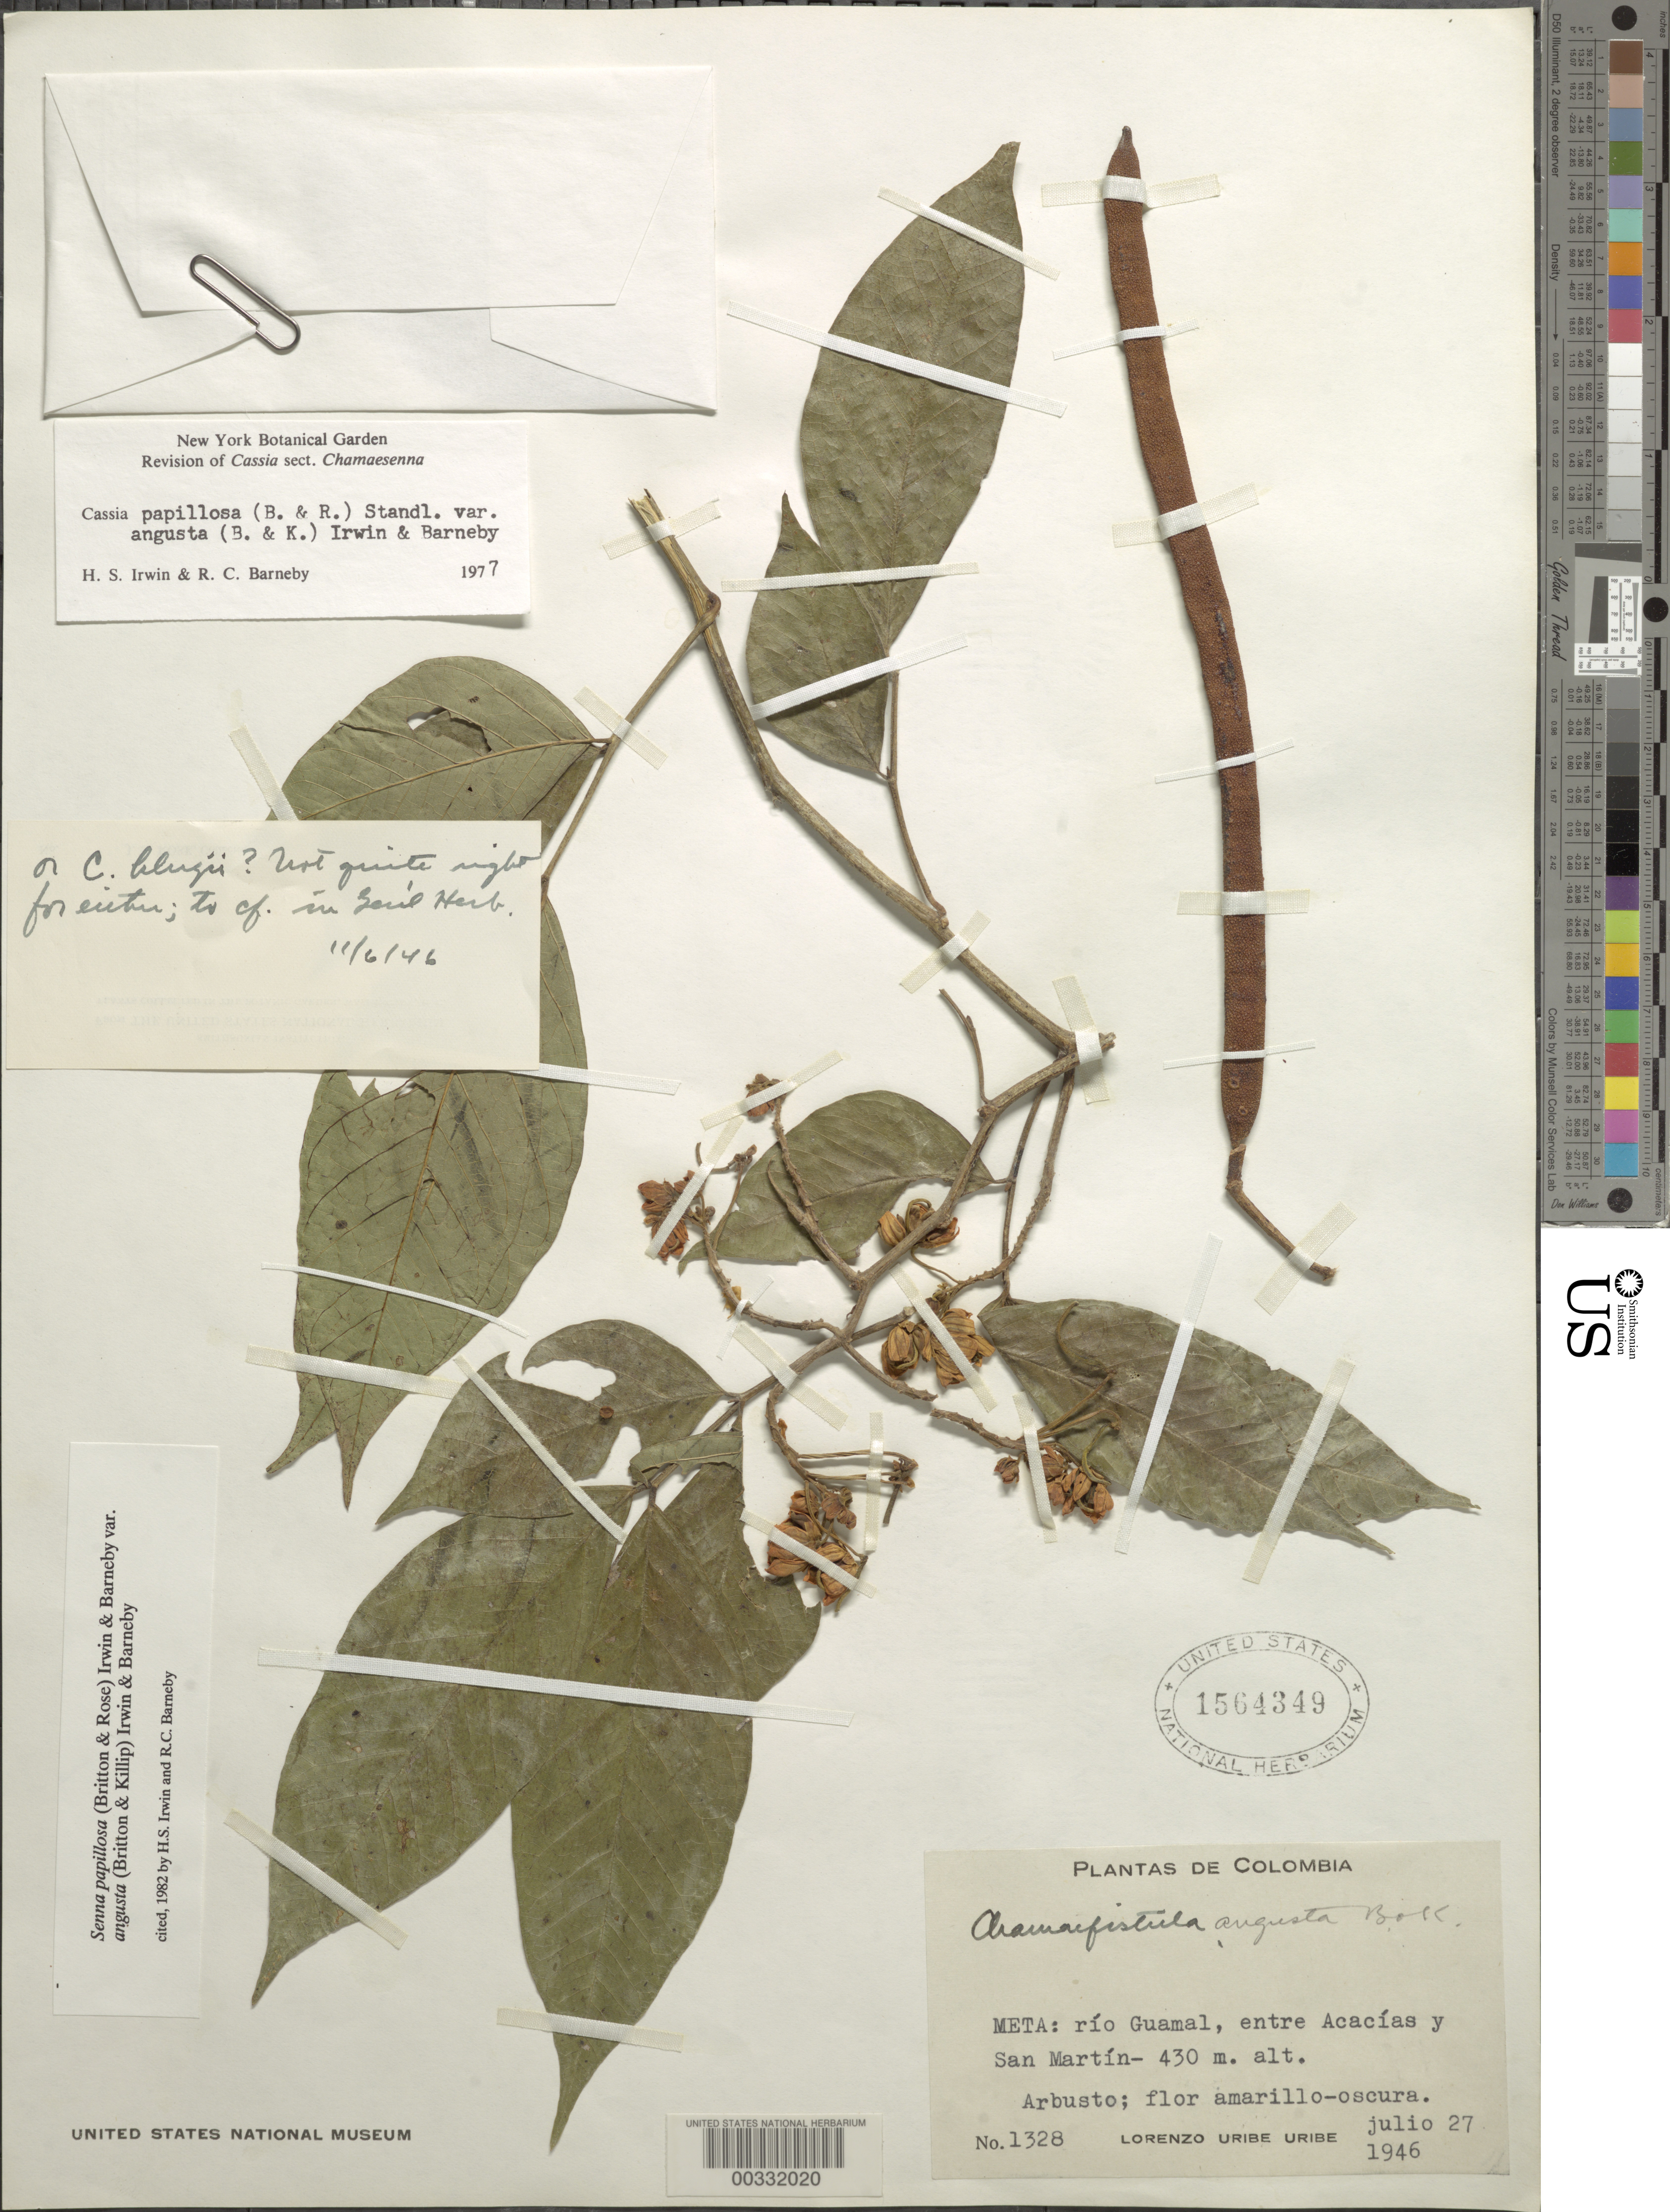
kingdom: Plantae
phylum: Tracheophyta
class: Magnoliopsida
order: Fabales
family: Fabaceae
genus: Senna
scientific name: Senna papillosa var. angusta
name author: (Britton & Killip) H.S. Irwin & Barneby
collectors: L. Uribe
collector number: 1328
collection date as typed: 27 Jul 1946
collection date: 1946-07-27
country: Colombia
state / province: Meta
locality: Rio Guamal, between Acacias and San Martin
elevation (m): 430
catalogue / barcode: US 1564349